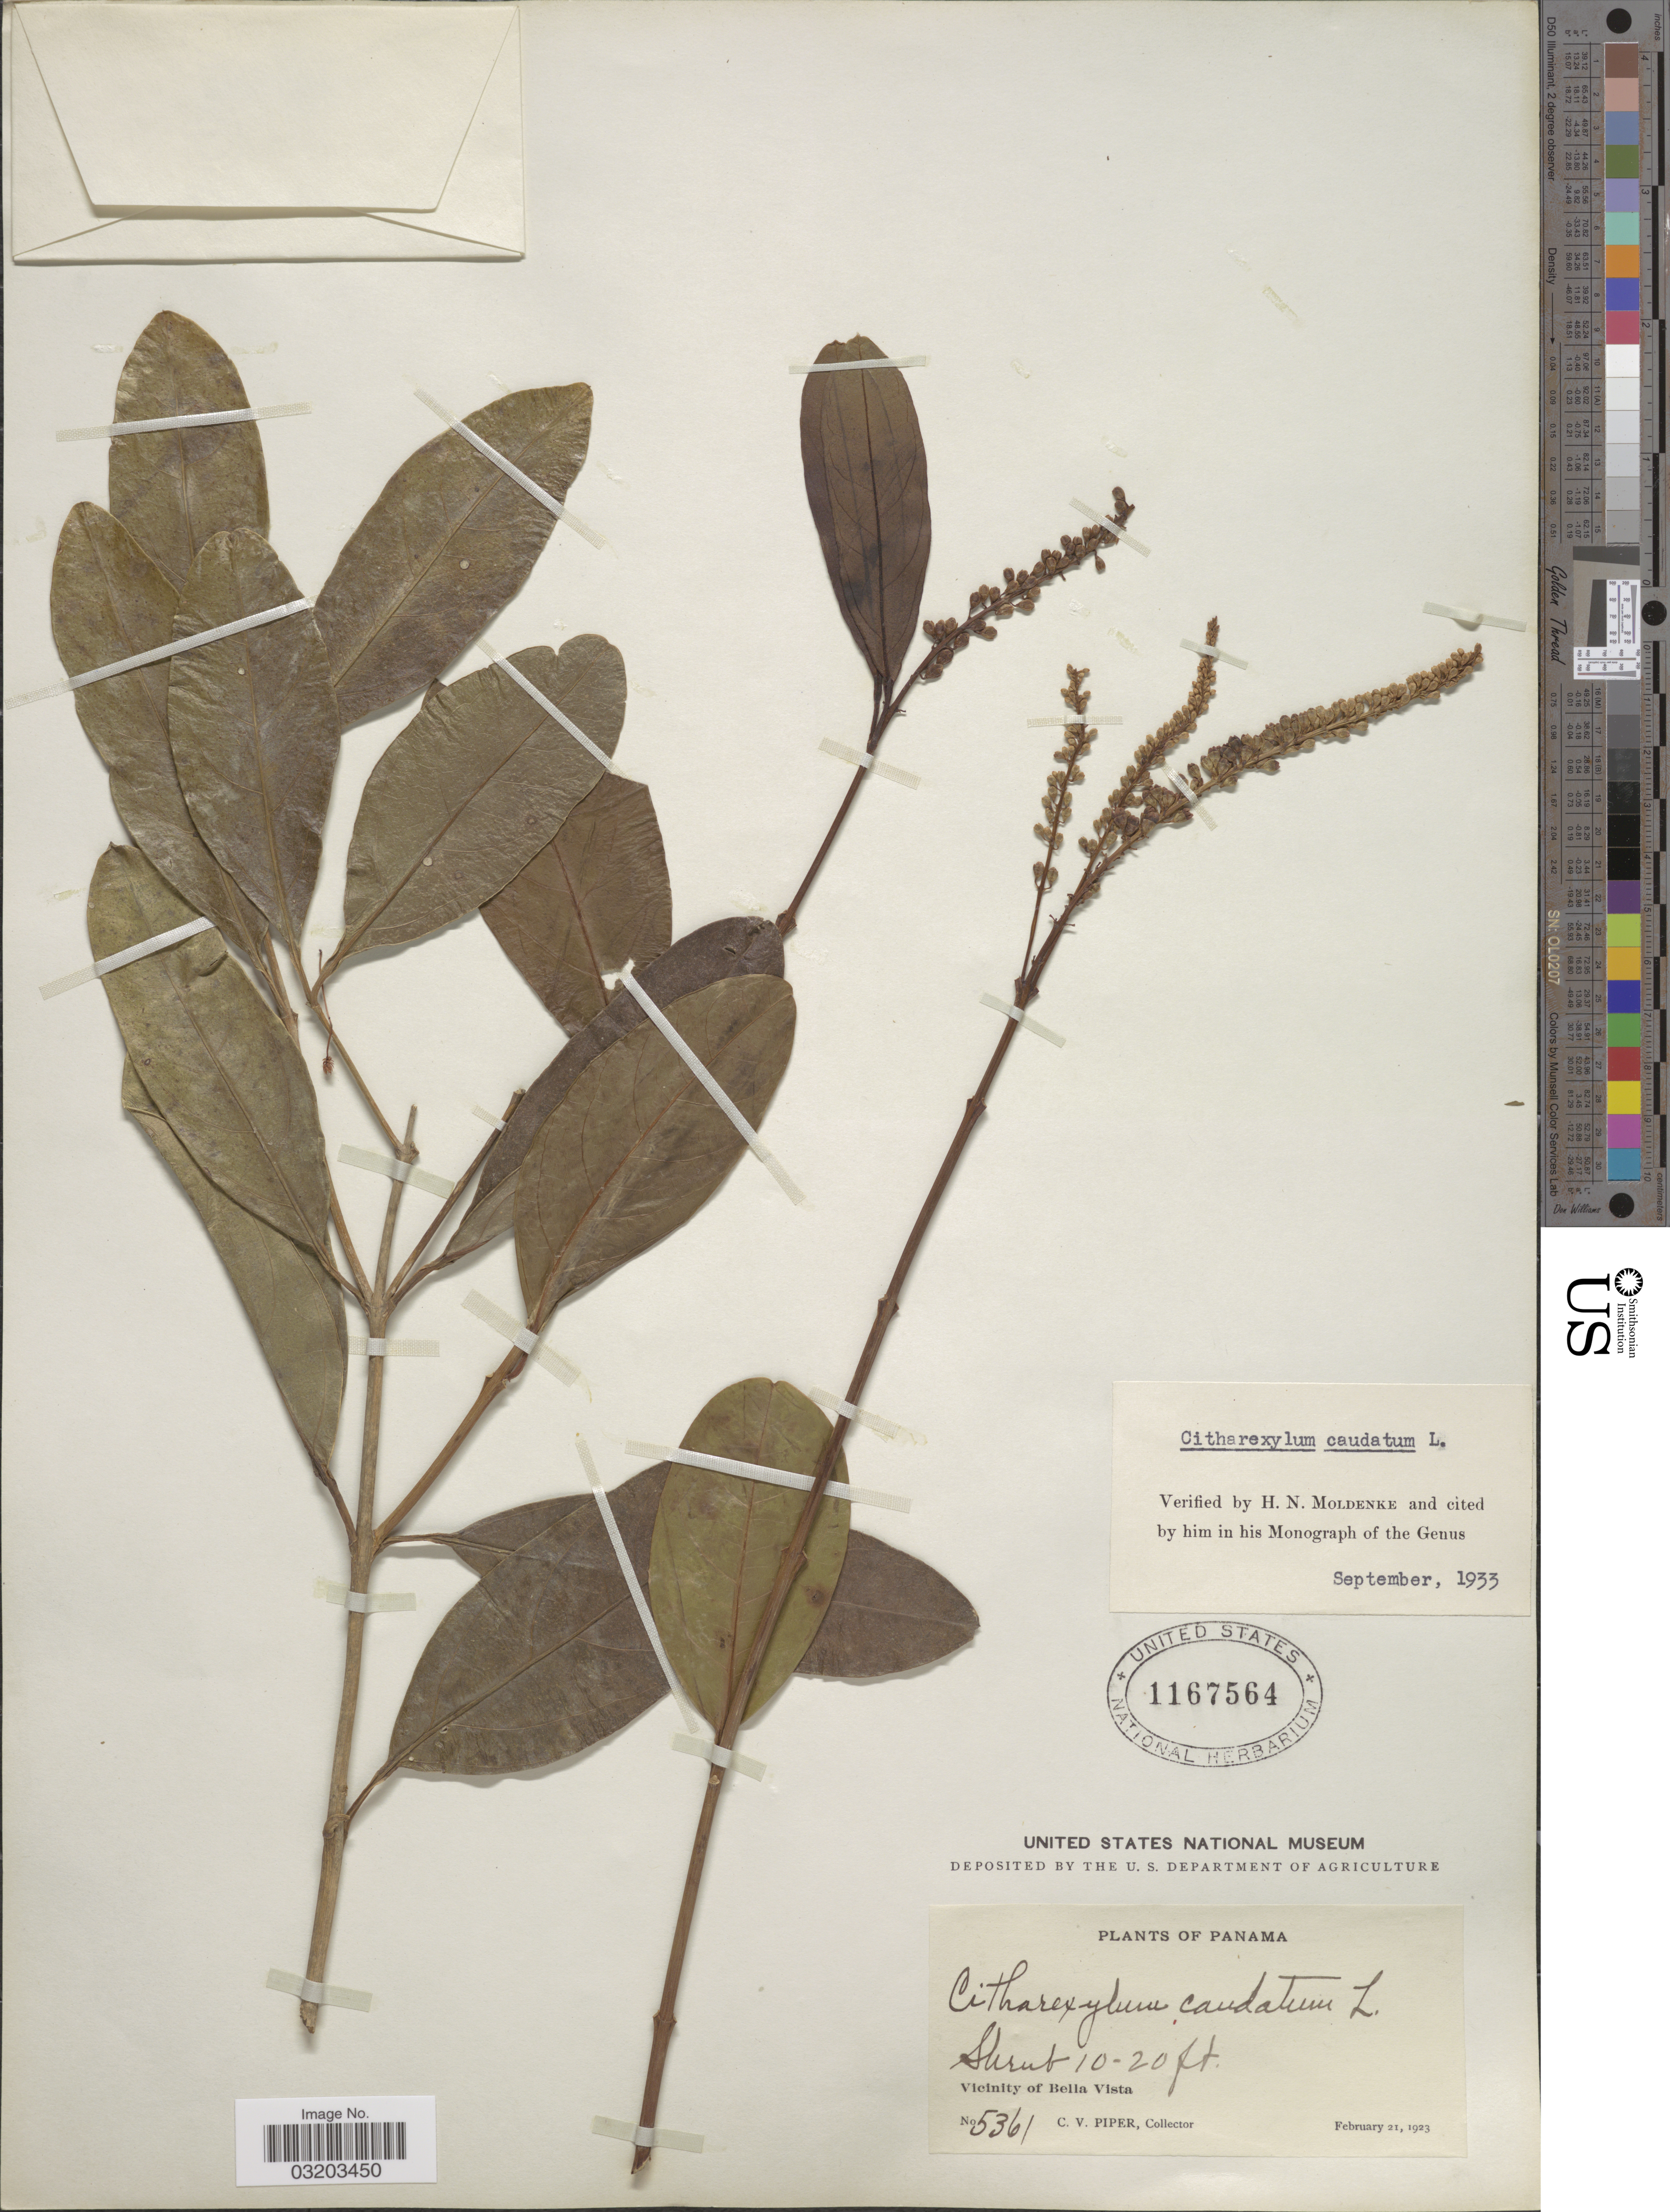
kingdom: Plantae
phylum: Tracheophyta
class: Magnoliopsida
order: Lamiales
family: Verbenaceae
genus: Citharexylum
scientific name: Citharexylum caudatum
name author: L.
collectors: C. V. Piper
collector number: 5361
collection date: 1923-02-21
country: Panama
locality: Vicinity of Bella Vista.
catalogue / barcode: US 1167564